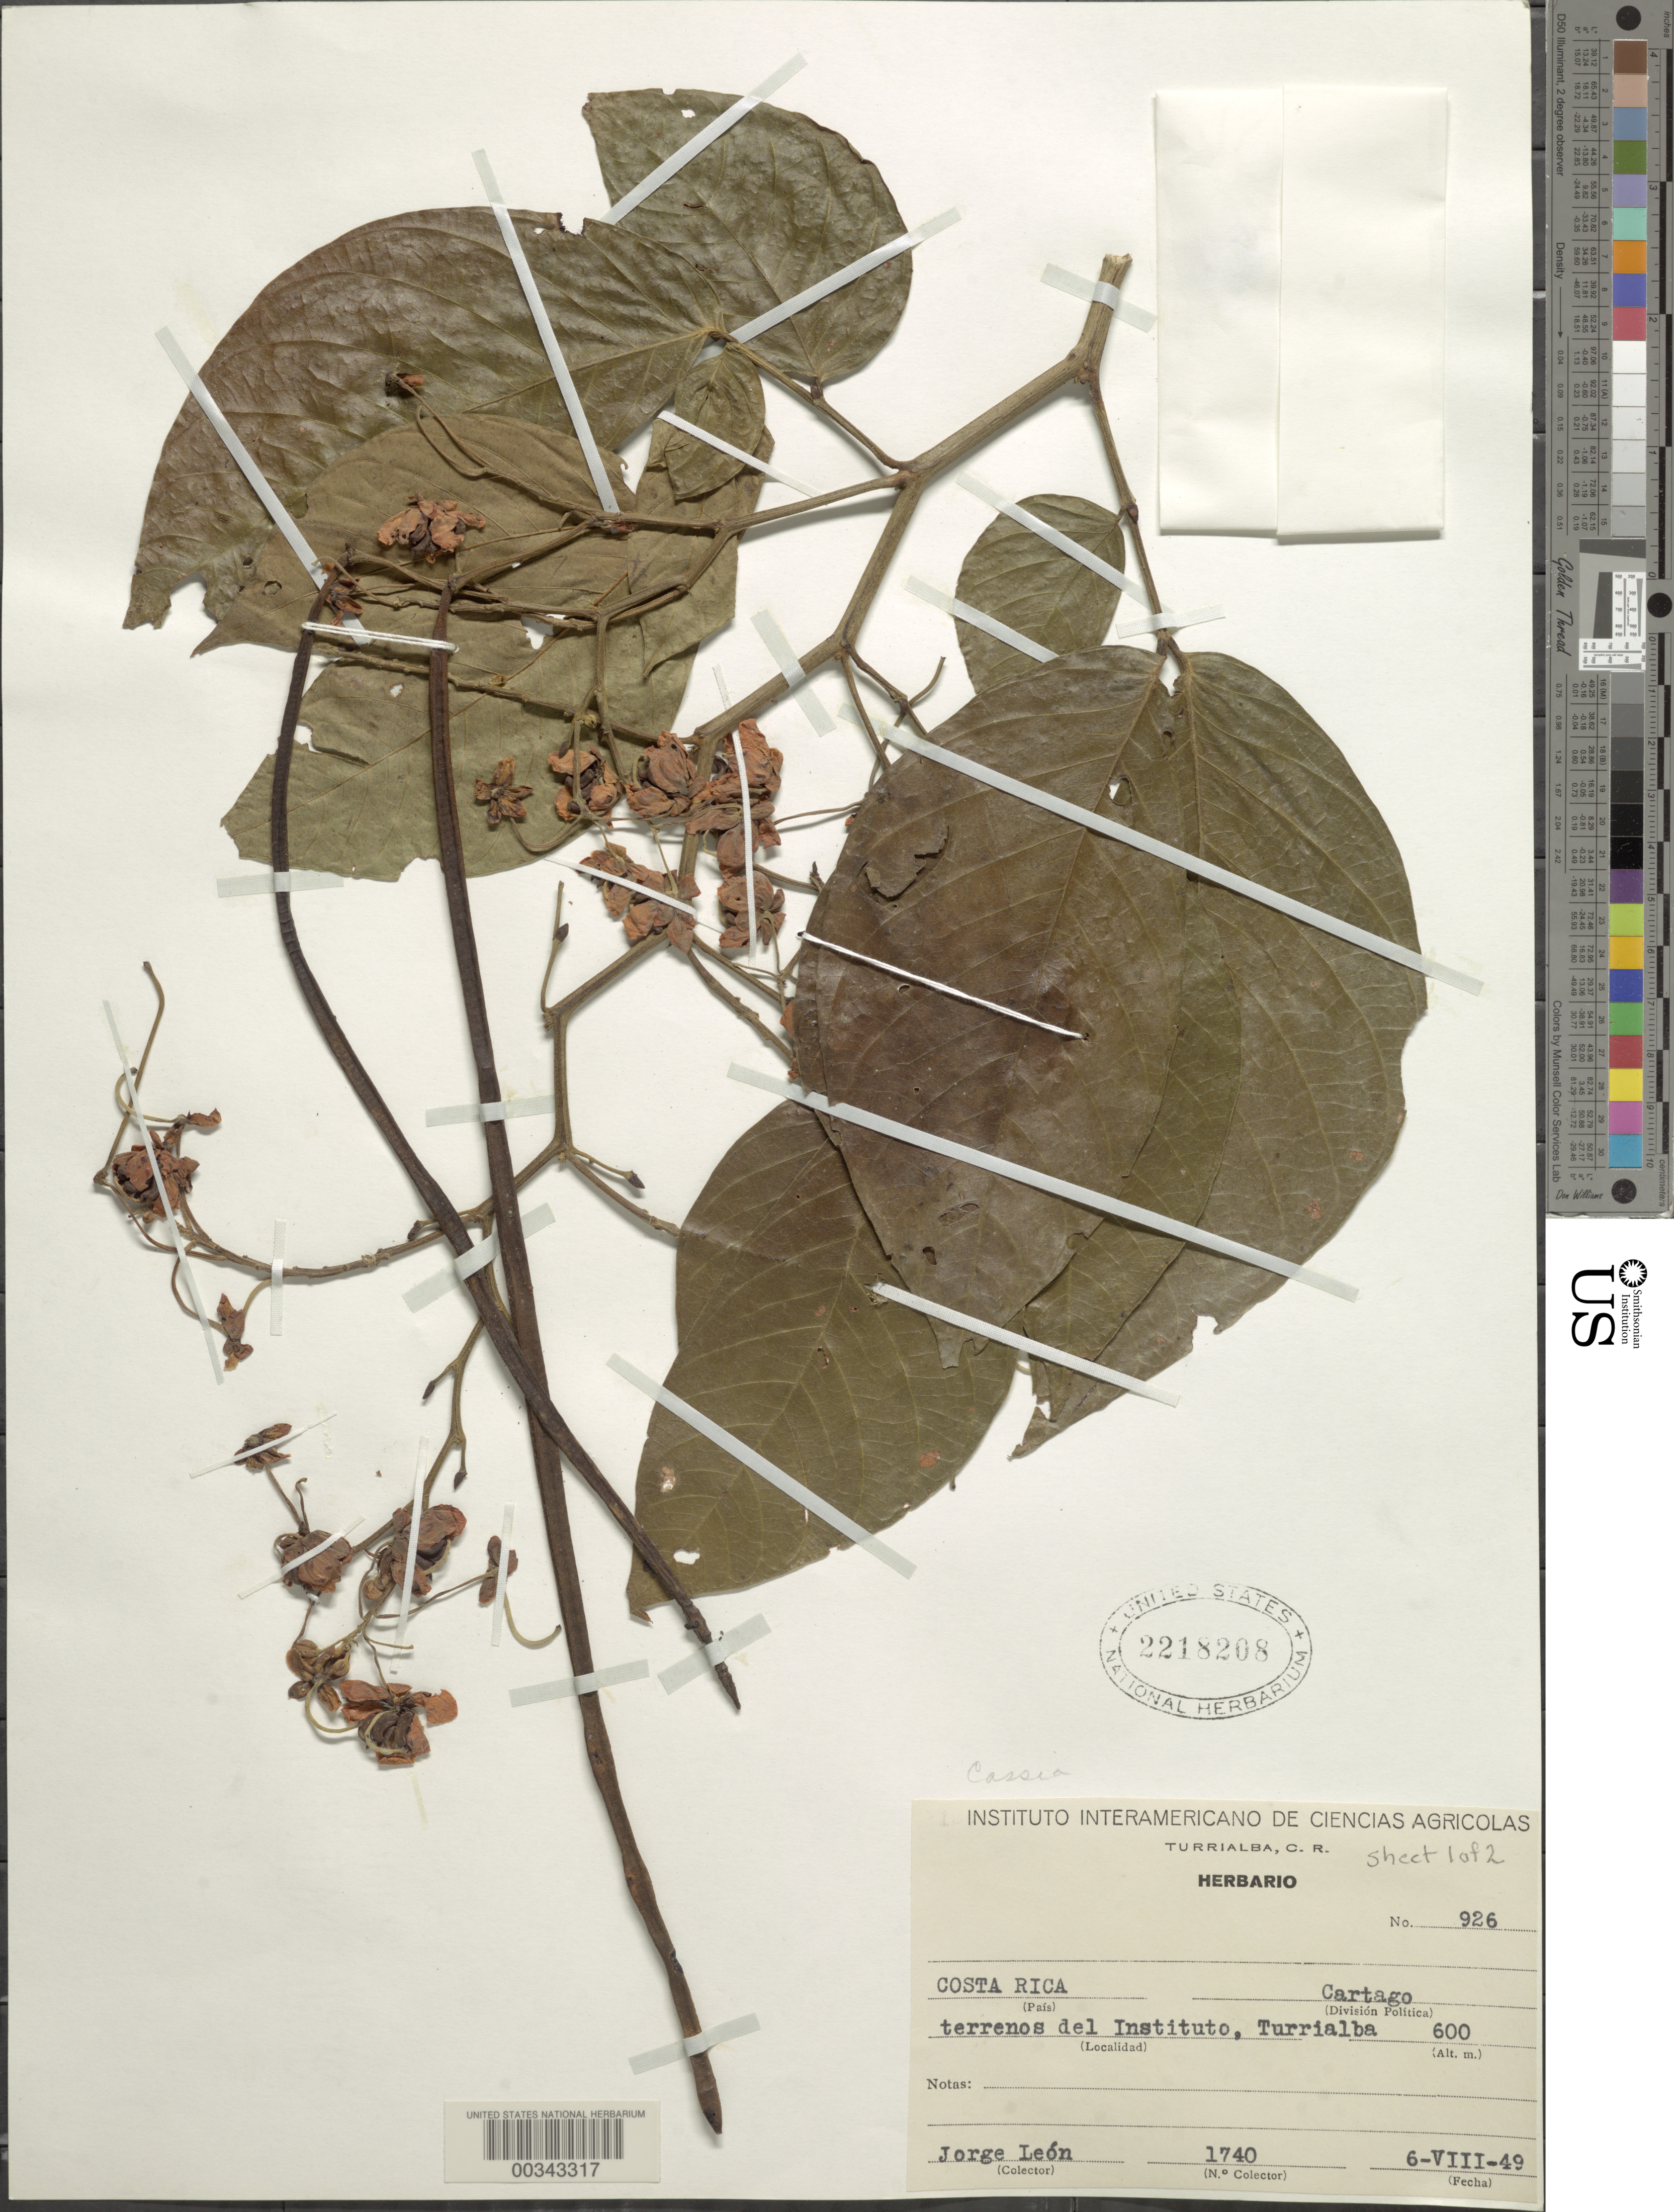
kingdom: Plantae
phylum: Tracheophyta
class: Magnoliopsida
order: Fabales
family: Fabaceae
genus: Senna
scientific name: Senna papillosa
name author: (Britton & Rose) H.S. Irwin & Barneby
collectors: J. León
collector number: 1740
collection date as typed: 06 Aug 1949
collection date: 1949-08-06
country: Costa Rica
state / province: Cartago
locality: Turrialba, grounds of the Intituto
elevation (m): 600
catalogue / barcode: US 2218208